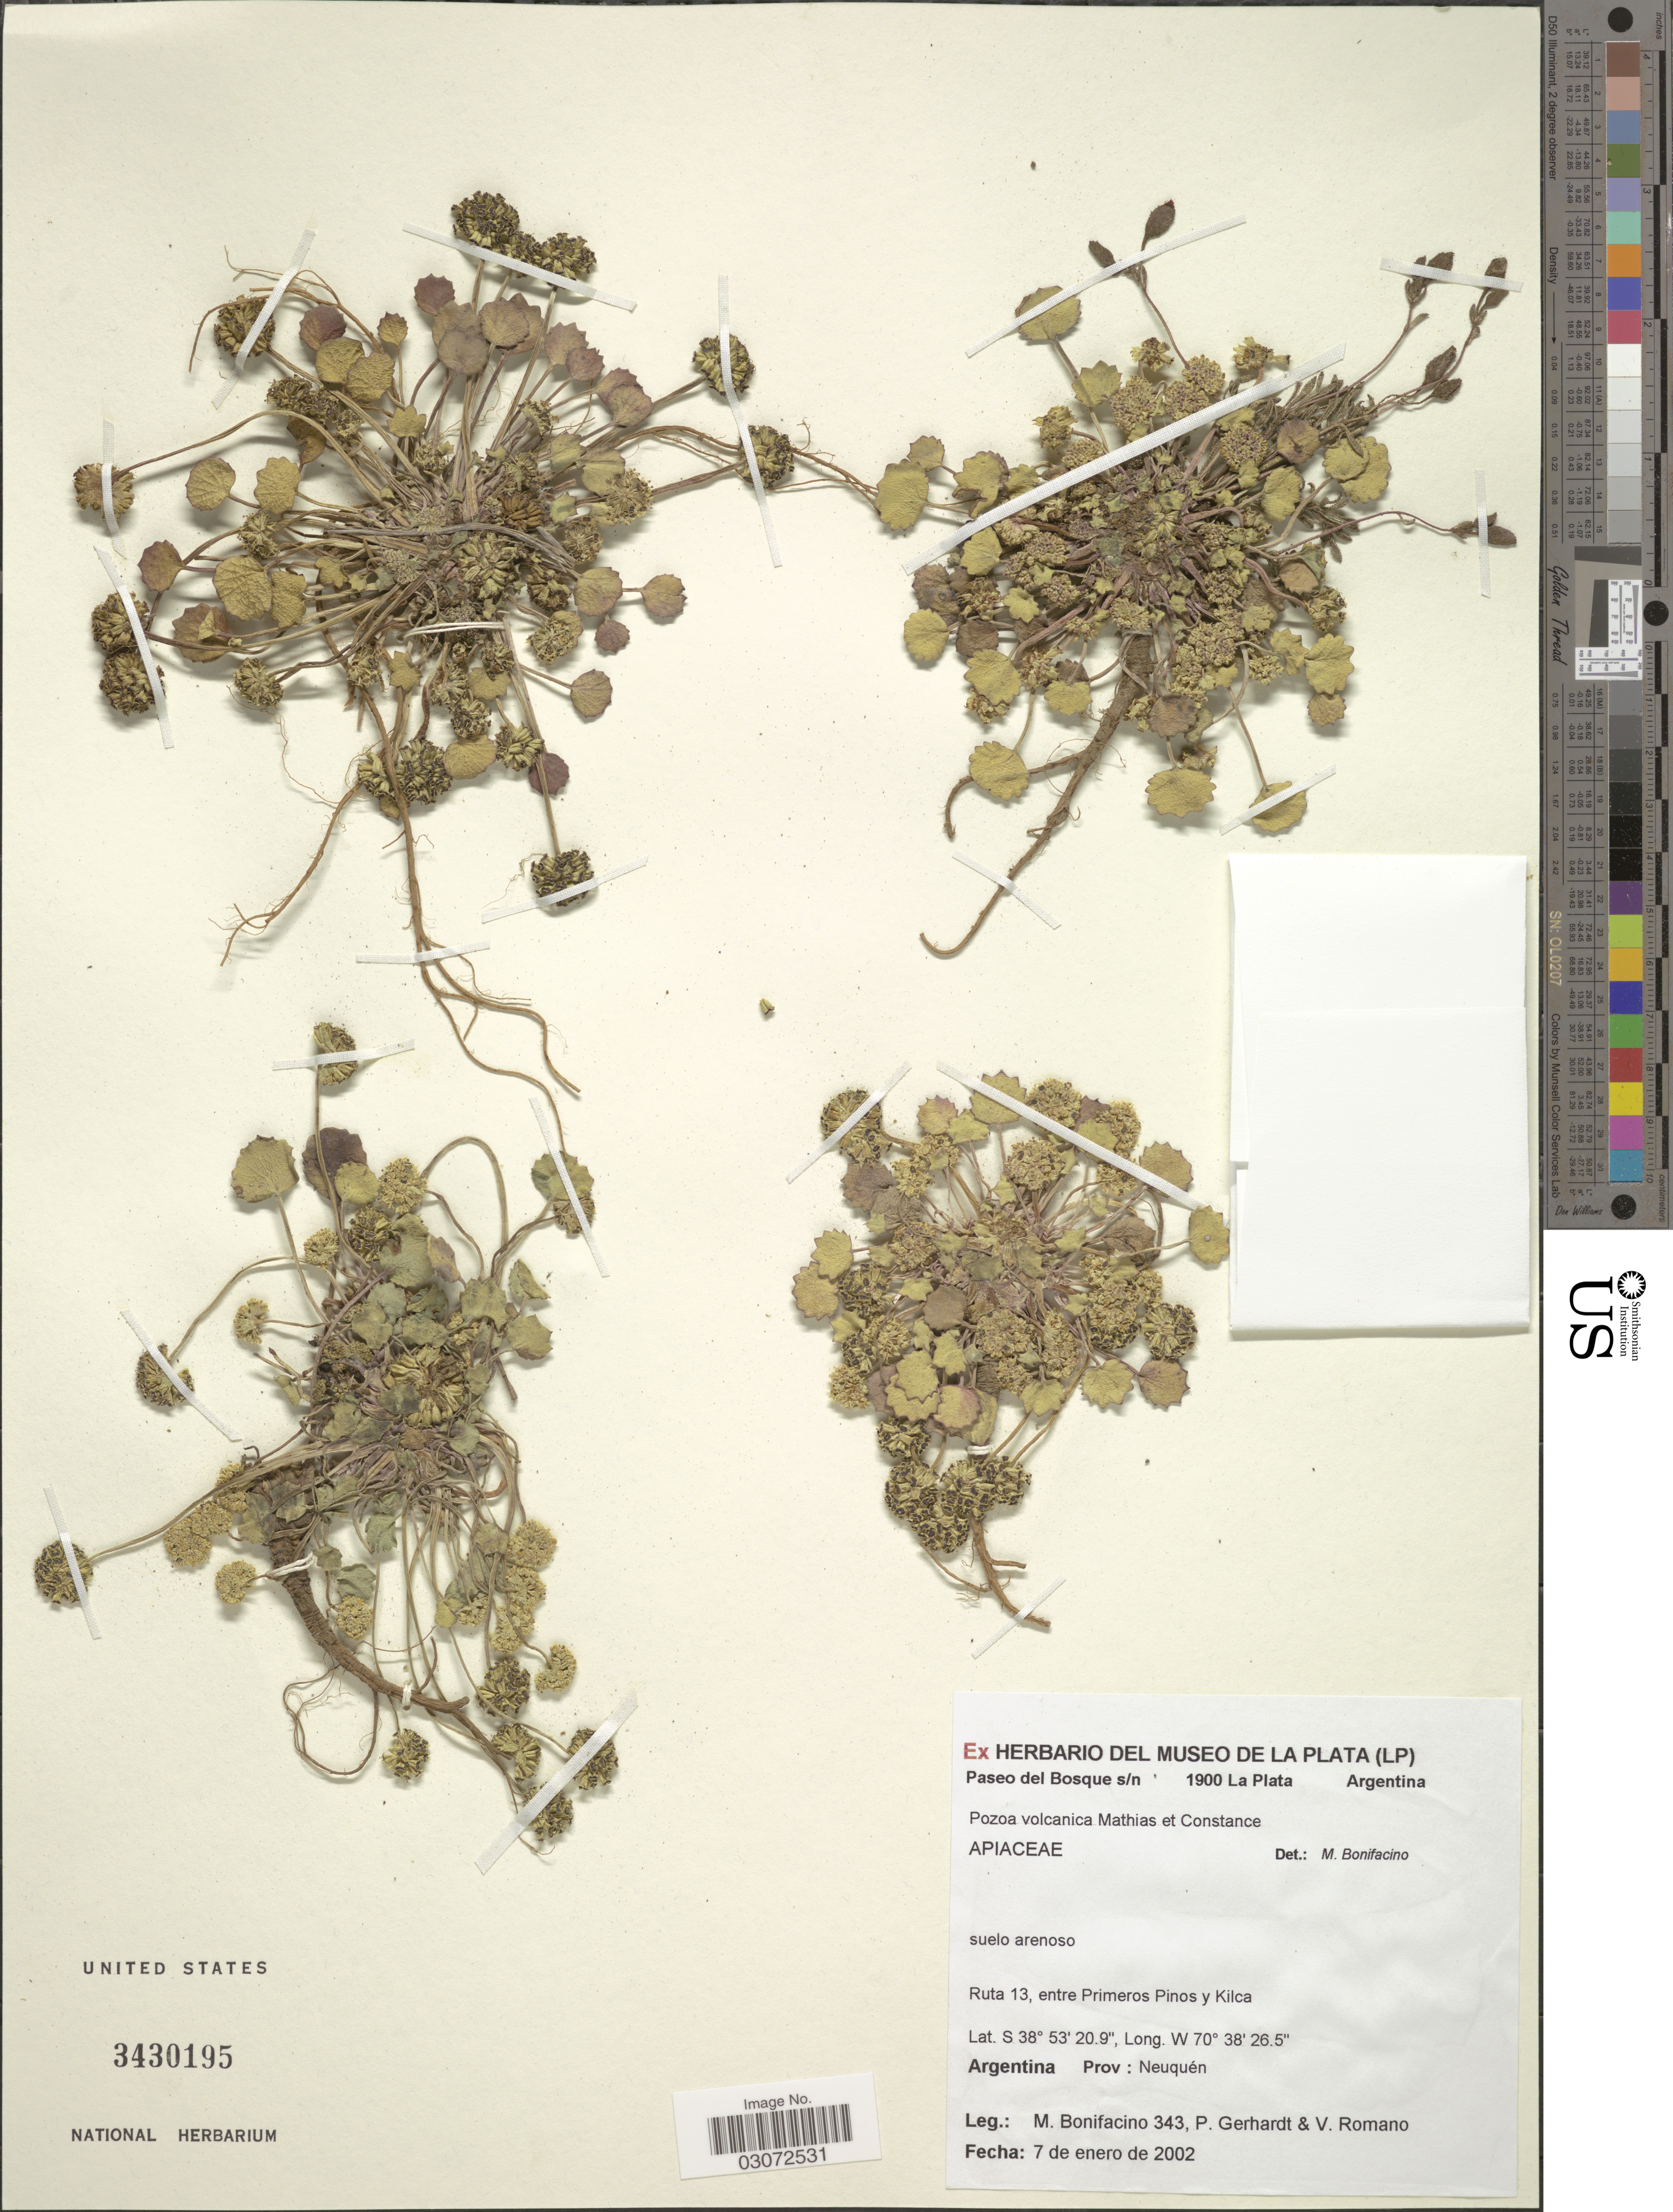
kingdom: Plantae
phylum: Tracheophyta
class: Magnoliopsida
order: Apiales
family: Apiaceae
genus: Pozoa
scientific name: Pozoa volcanica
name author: Mathias & Constance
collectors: M. Bonifacino, P. Gerhardt & V. Romano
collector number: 0343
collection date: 2002-01-07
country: Argentina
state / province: Neuquen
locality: Ruta 13, entre Primeros Pinos y Kilca, Prov: Neuquén.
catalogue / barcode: US 3430195